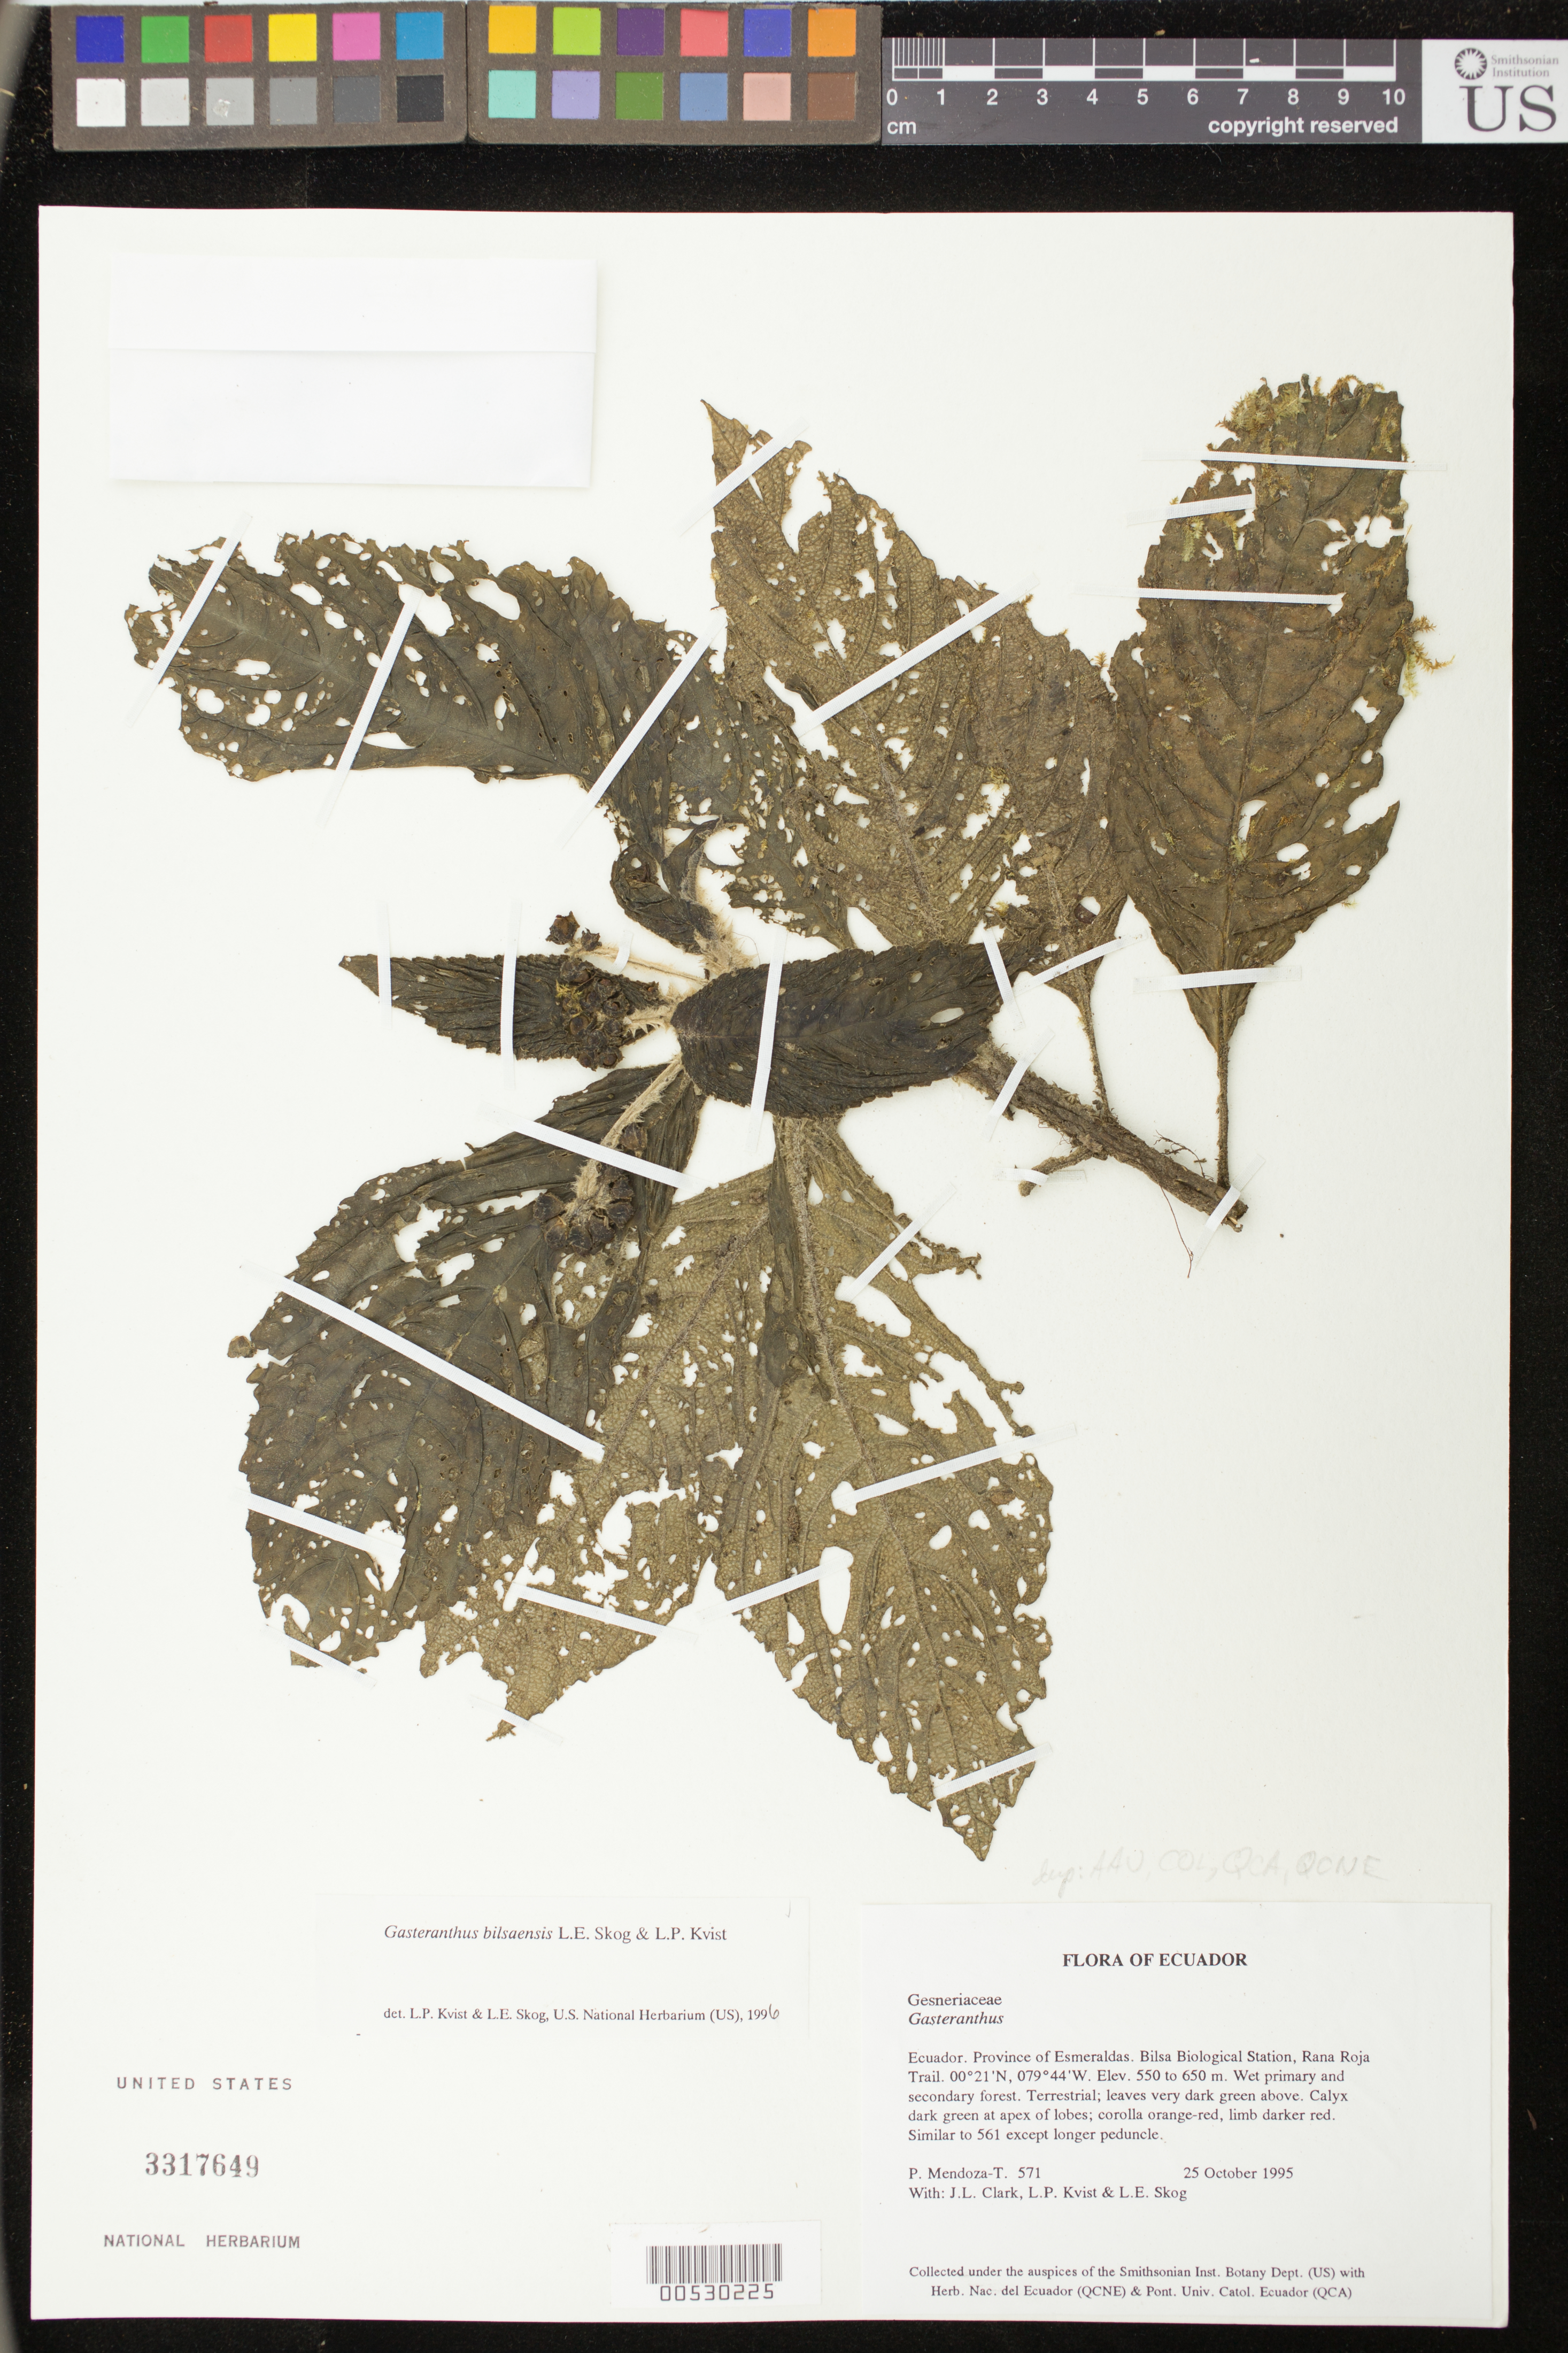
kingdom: Plantae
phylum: Tracheophyta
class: Magnoliopsida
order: Lamiales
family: Gesneriaceae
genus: Gasteranthus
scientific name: Gasteranthus bilsaensis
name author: L.E. Skog & L.P. Kvist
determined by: Skog, Laurence E.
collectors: P. Mendoza-T., J. L. Clark, L. P. Kvist & L. E. Skog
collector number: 571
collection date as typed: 25 Oct 1995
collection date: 1995-10-25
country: Ecuador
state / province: Esmeraldas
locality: Bilsa Biological Station, Rana Roja Trail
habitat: Wet primary and secondary forest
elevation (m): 550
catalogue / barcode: US 3317649